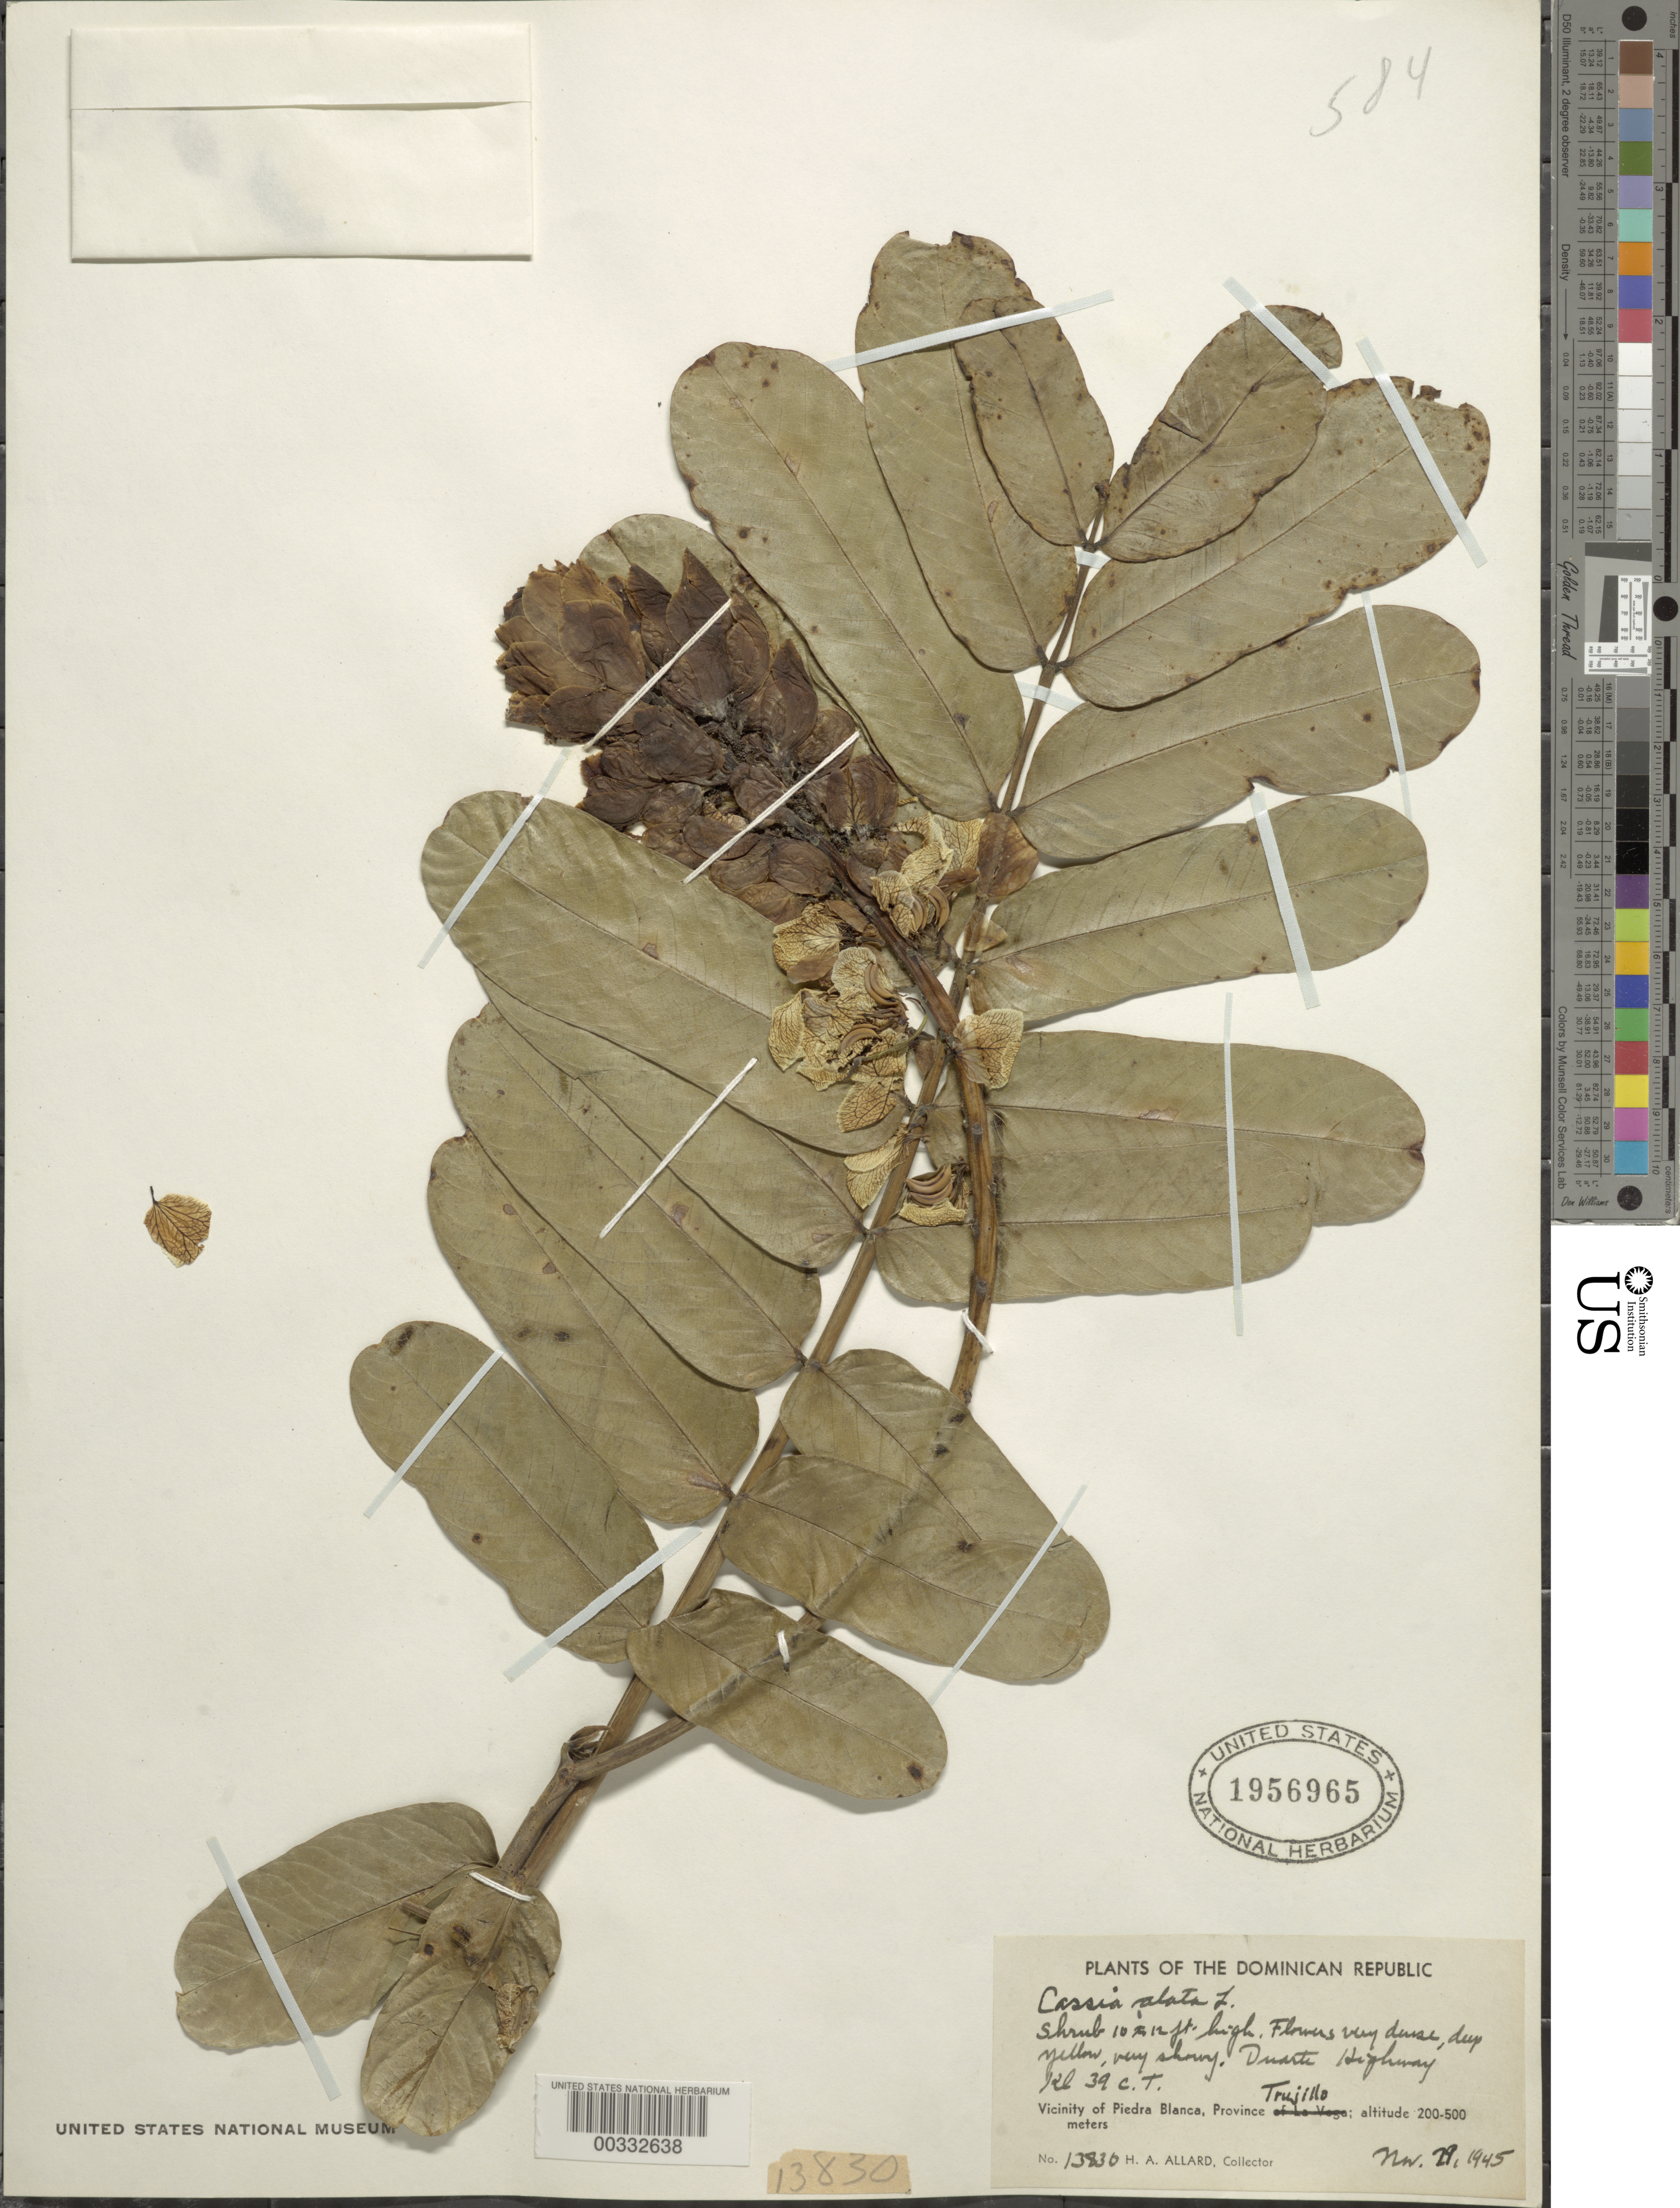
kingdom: Plantae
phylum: Tracheophyta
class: Magnoliopsida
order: Fabales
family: Fabaceae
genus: Senna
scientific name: Senna alata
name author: (L.) Roxb.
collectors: H. A. Allard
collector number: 13830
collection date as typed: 29 Nov 1945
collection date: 1945-11-29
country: Dominican Republic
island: Hispaniola Island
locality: Duarte highway km 39; vicinity of piedra blanca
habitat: on highway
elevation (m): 200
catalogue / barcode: US 1956965